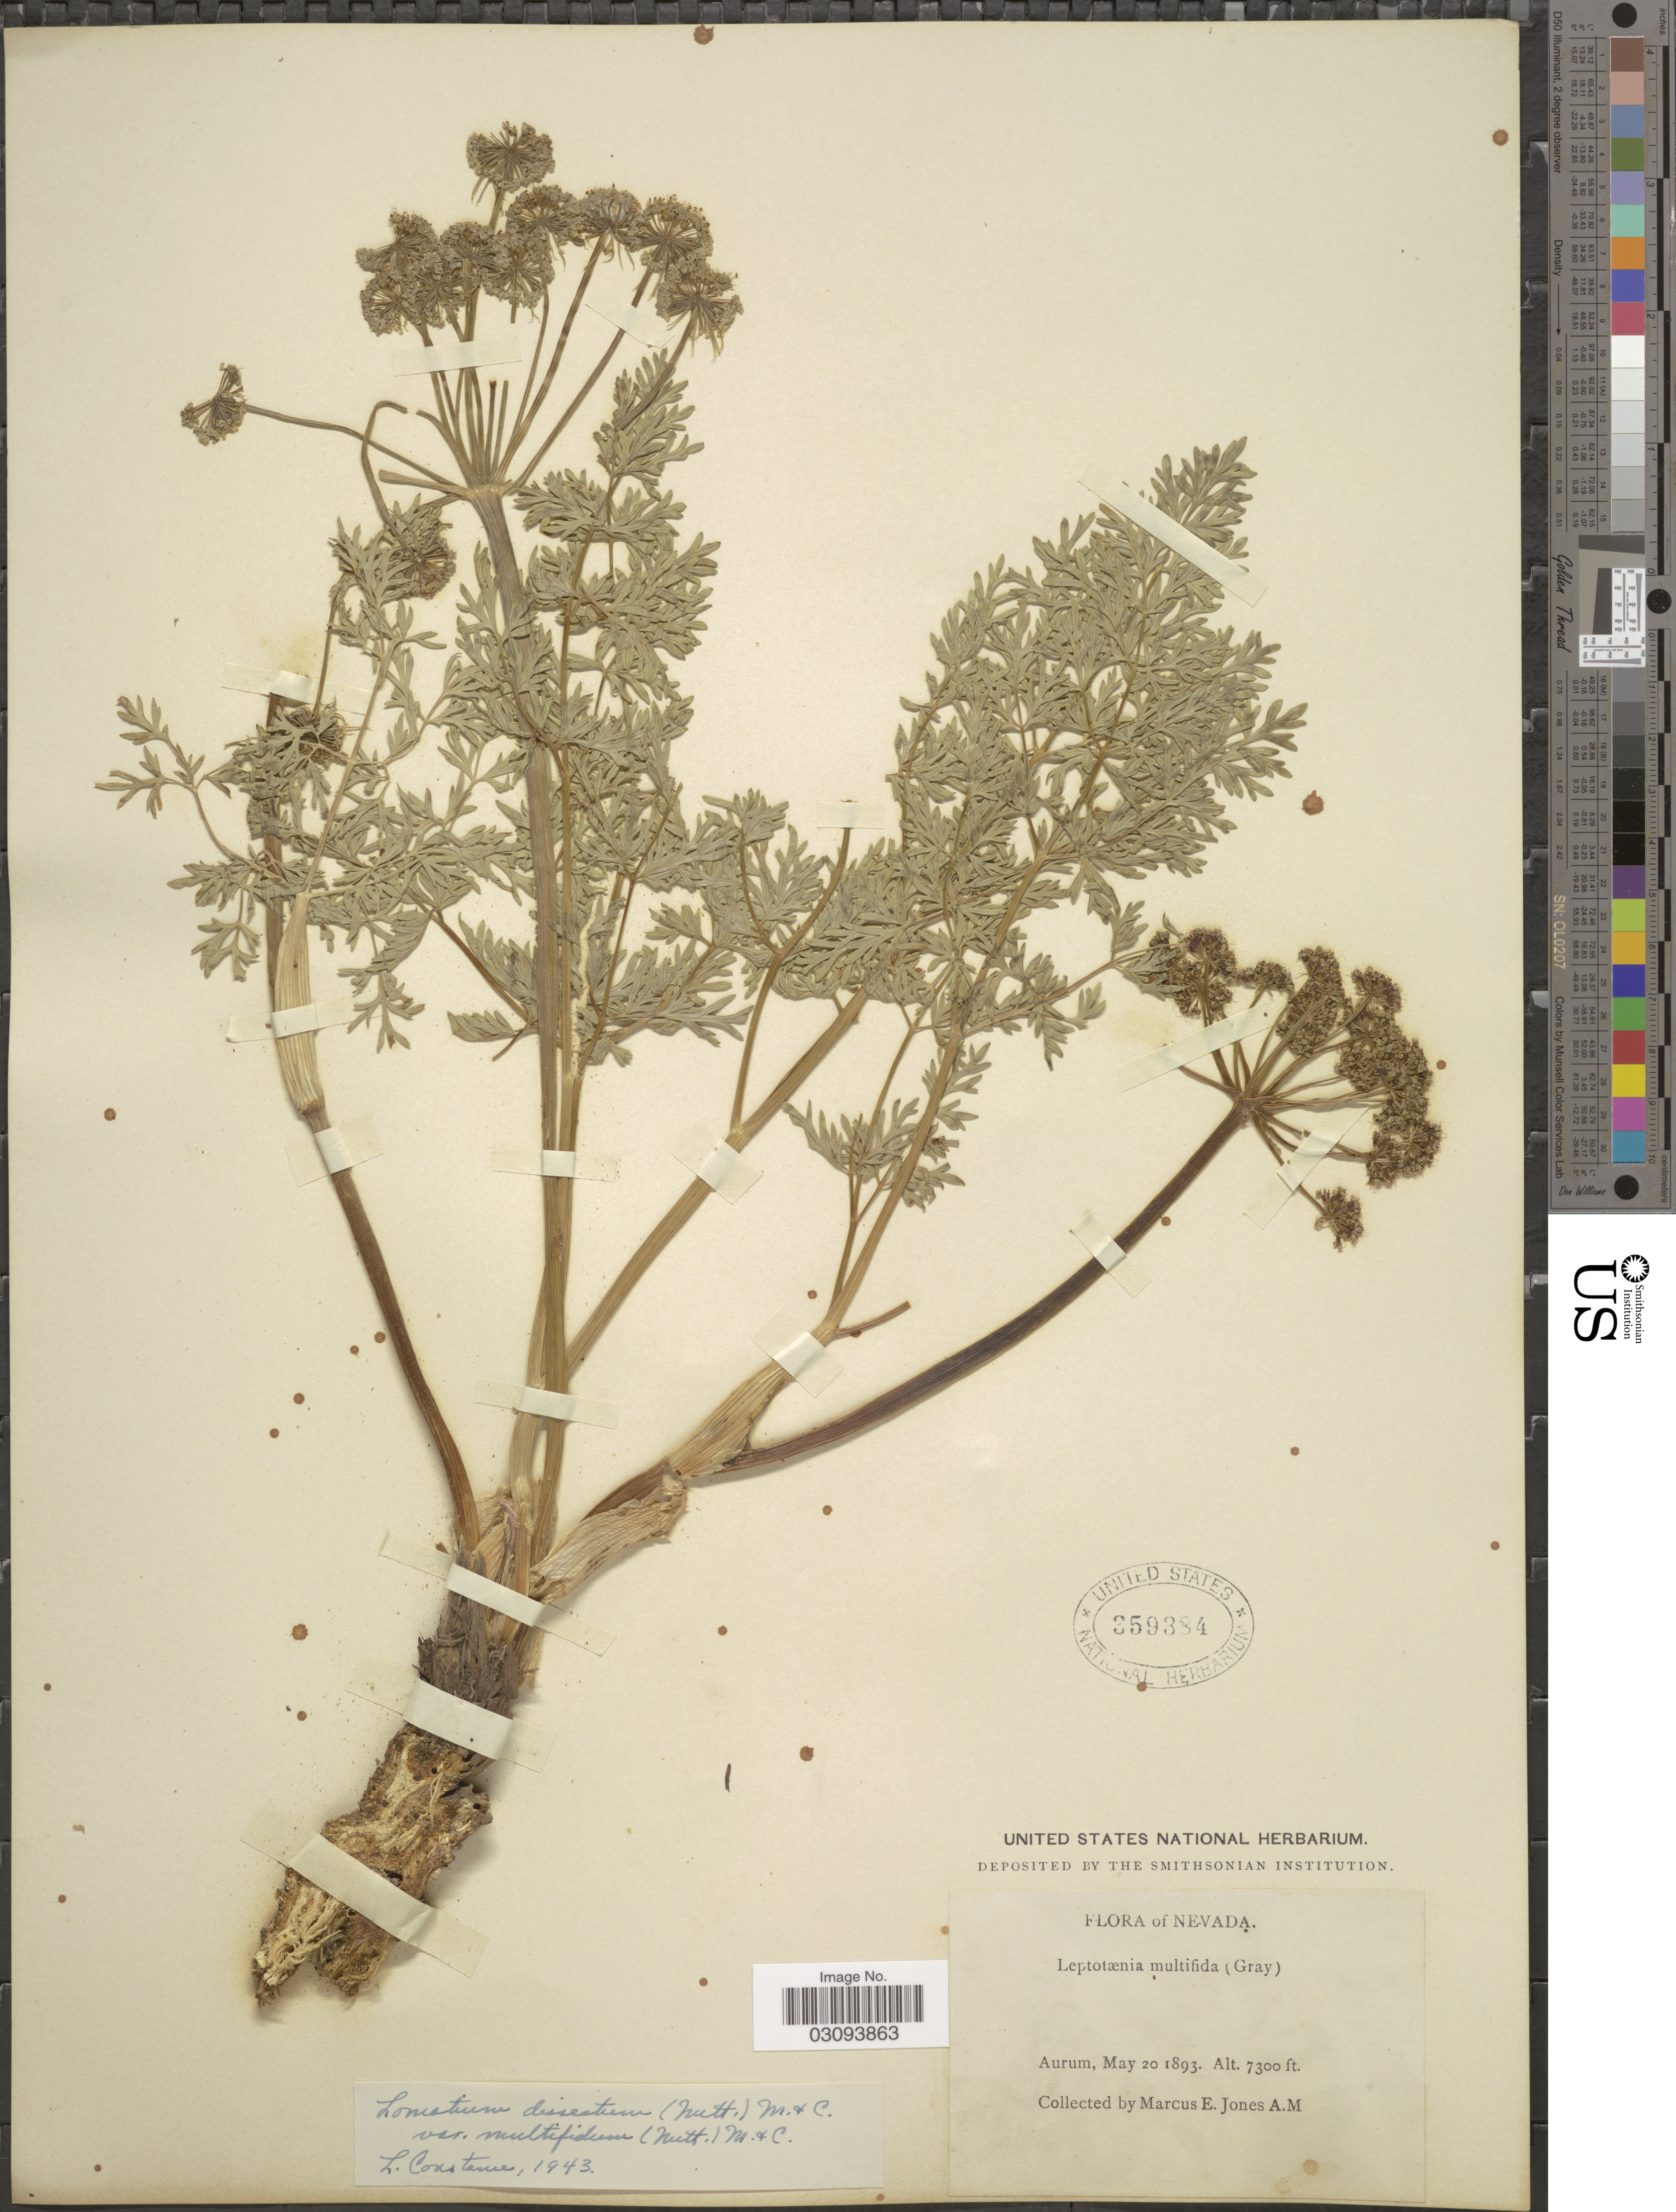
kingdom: Plantae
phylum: Tracheophyta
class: Magnoliopsida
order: Apiales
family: Apiaceae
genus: Lomatium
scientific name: Lomatium dissectum var. multifidum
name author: (Nutt.) Mathias & Constance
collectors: M. E. Jones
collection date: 1893-05-20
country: United States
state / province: Nevada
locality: Aurum.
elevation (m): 2225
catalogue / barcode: US 359384